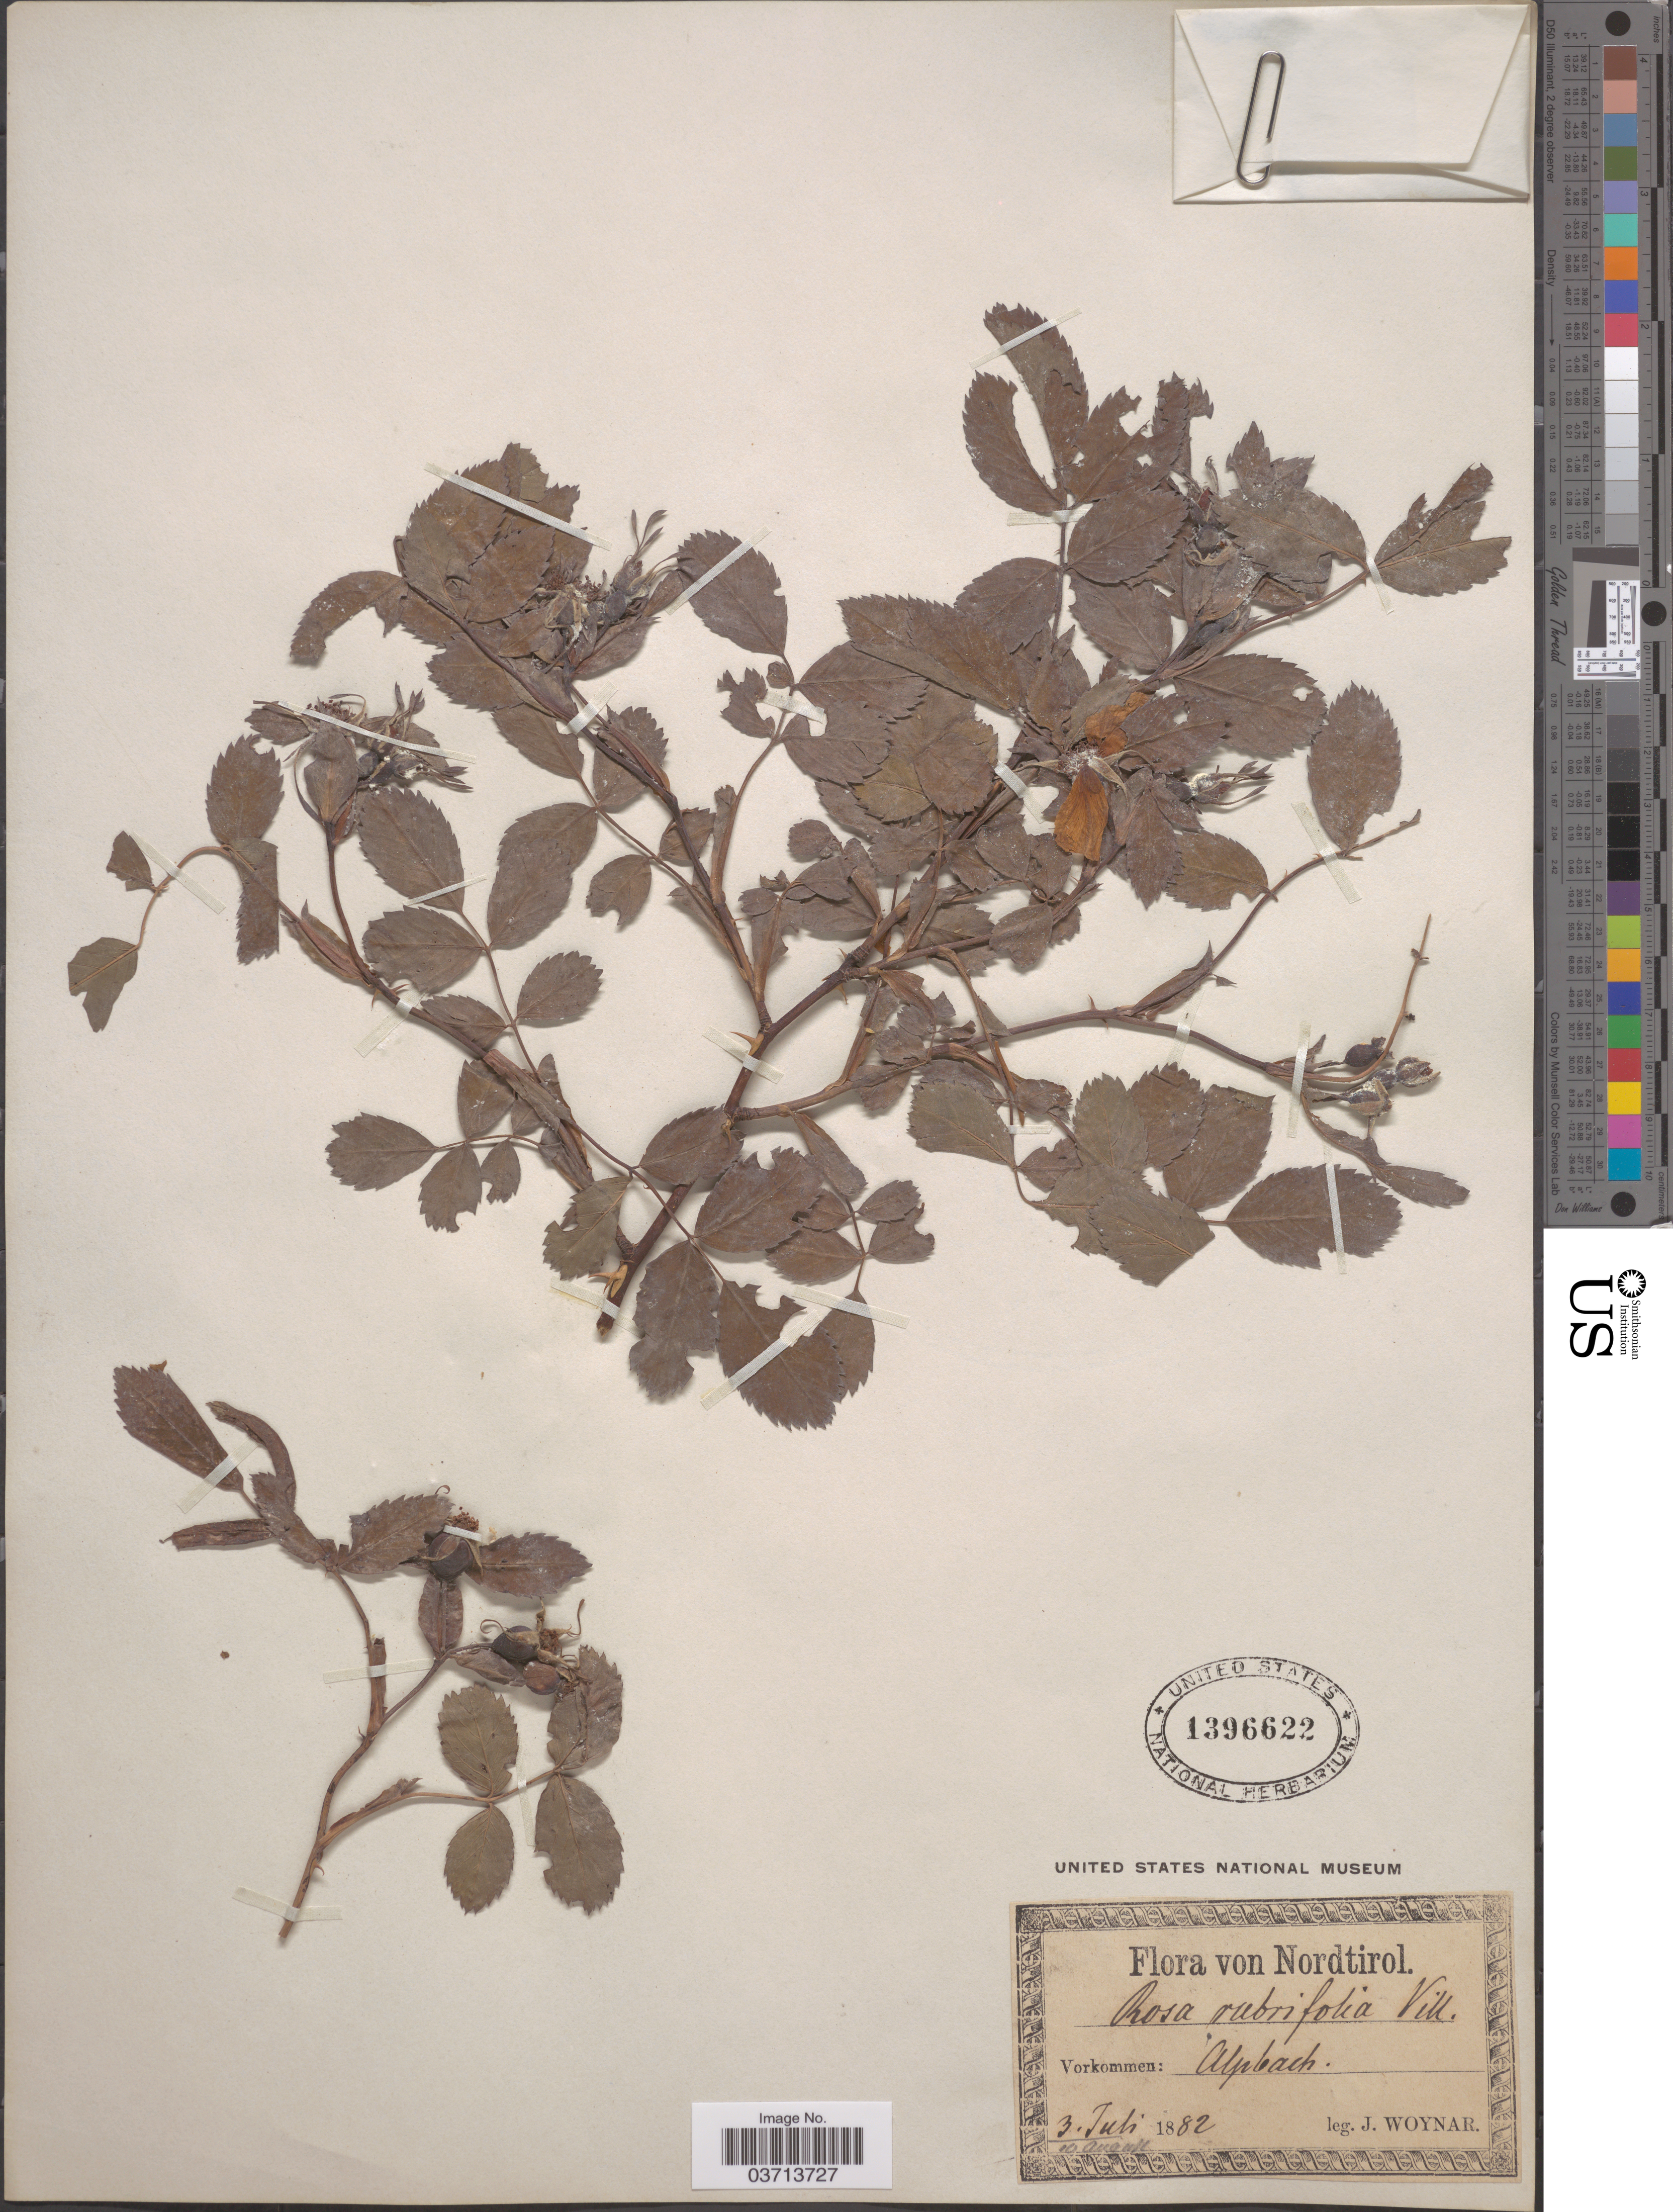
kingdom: Plantae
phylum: Tracheophyta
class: Magnoliopsida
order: Rosales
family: Rosaceae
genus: Rosa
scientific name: Rosa rubrifolia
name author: Vill.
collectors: J. Woynar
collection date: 1882-07-03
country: Austria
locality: Nordtirol. Alpbach.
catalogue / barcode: US 1396622